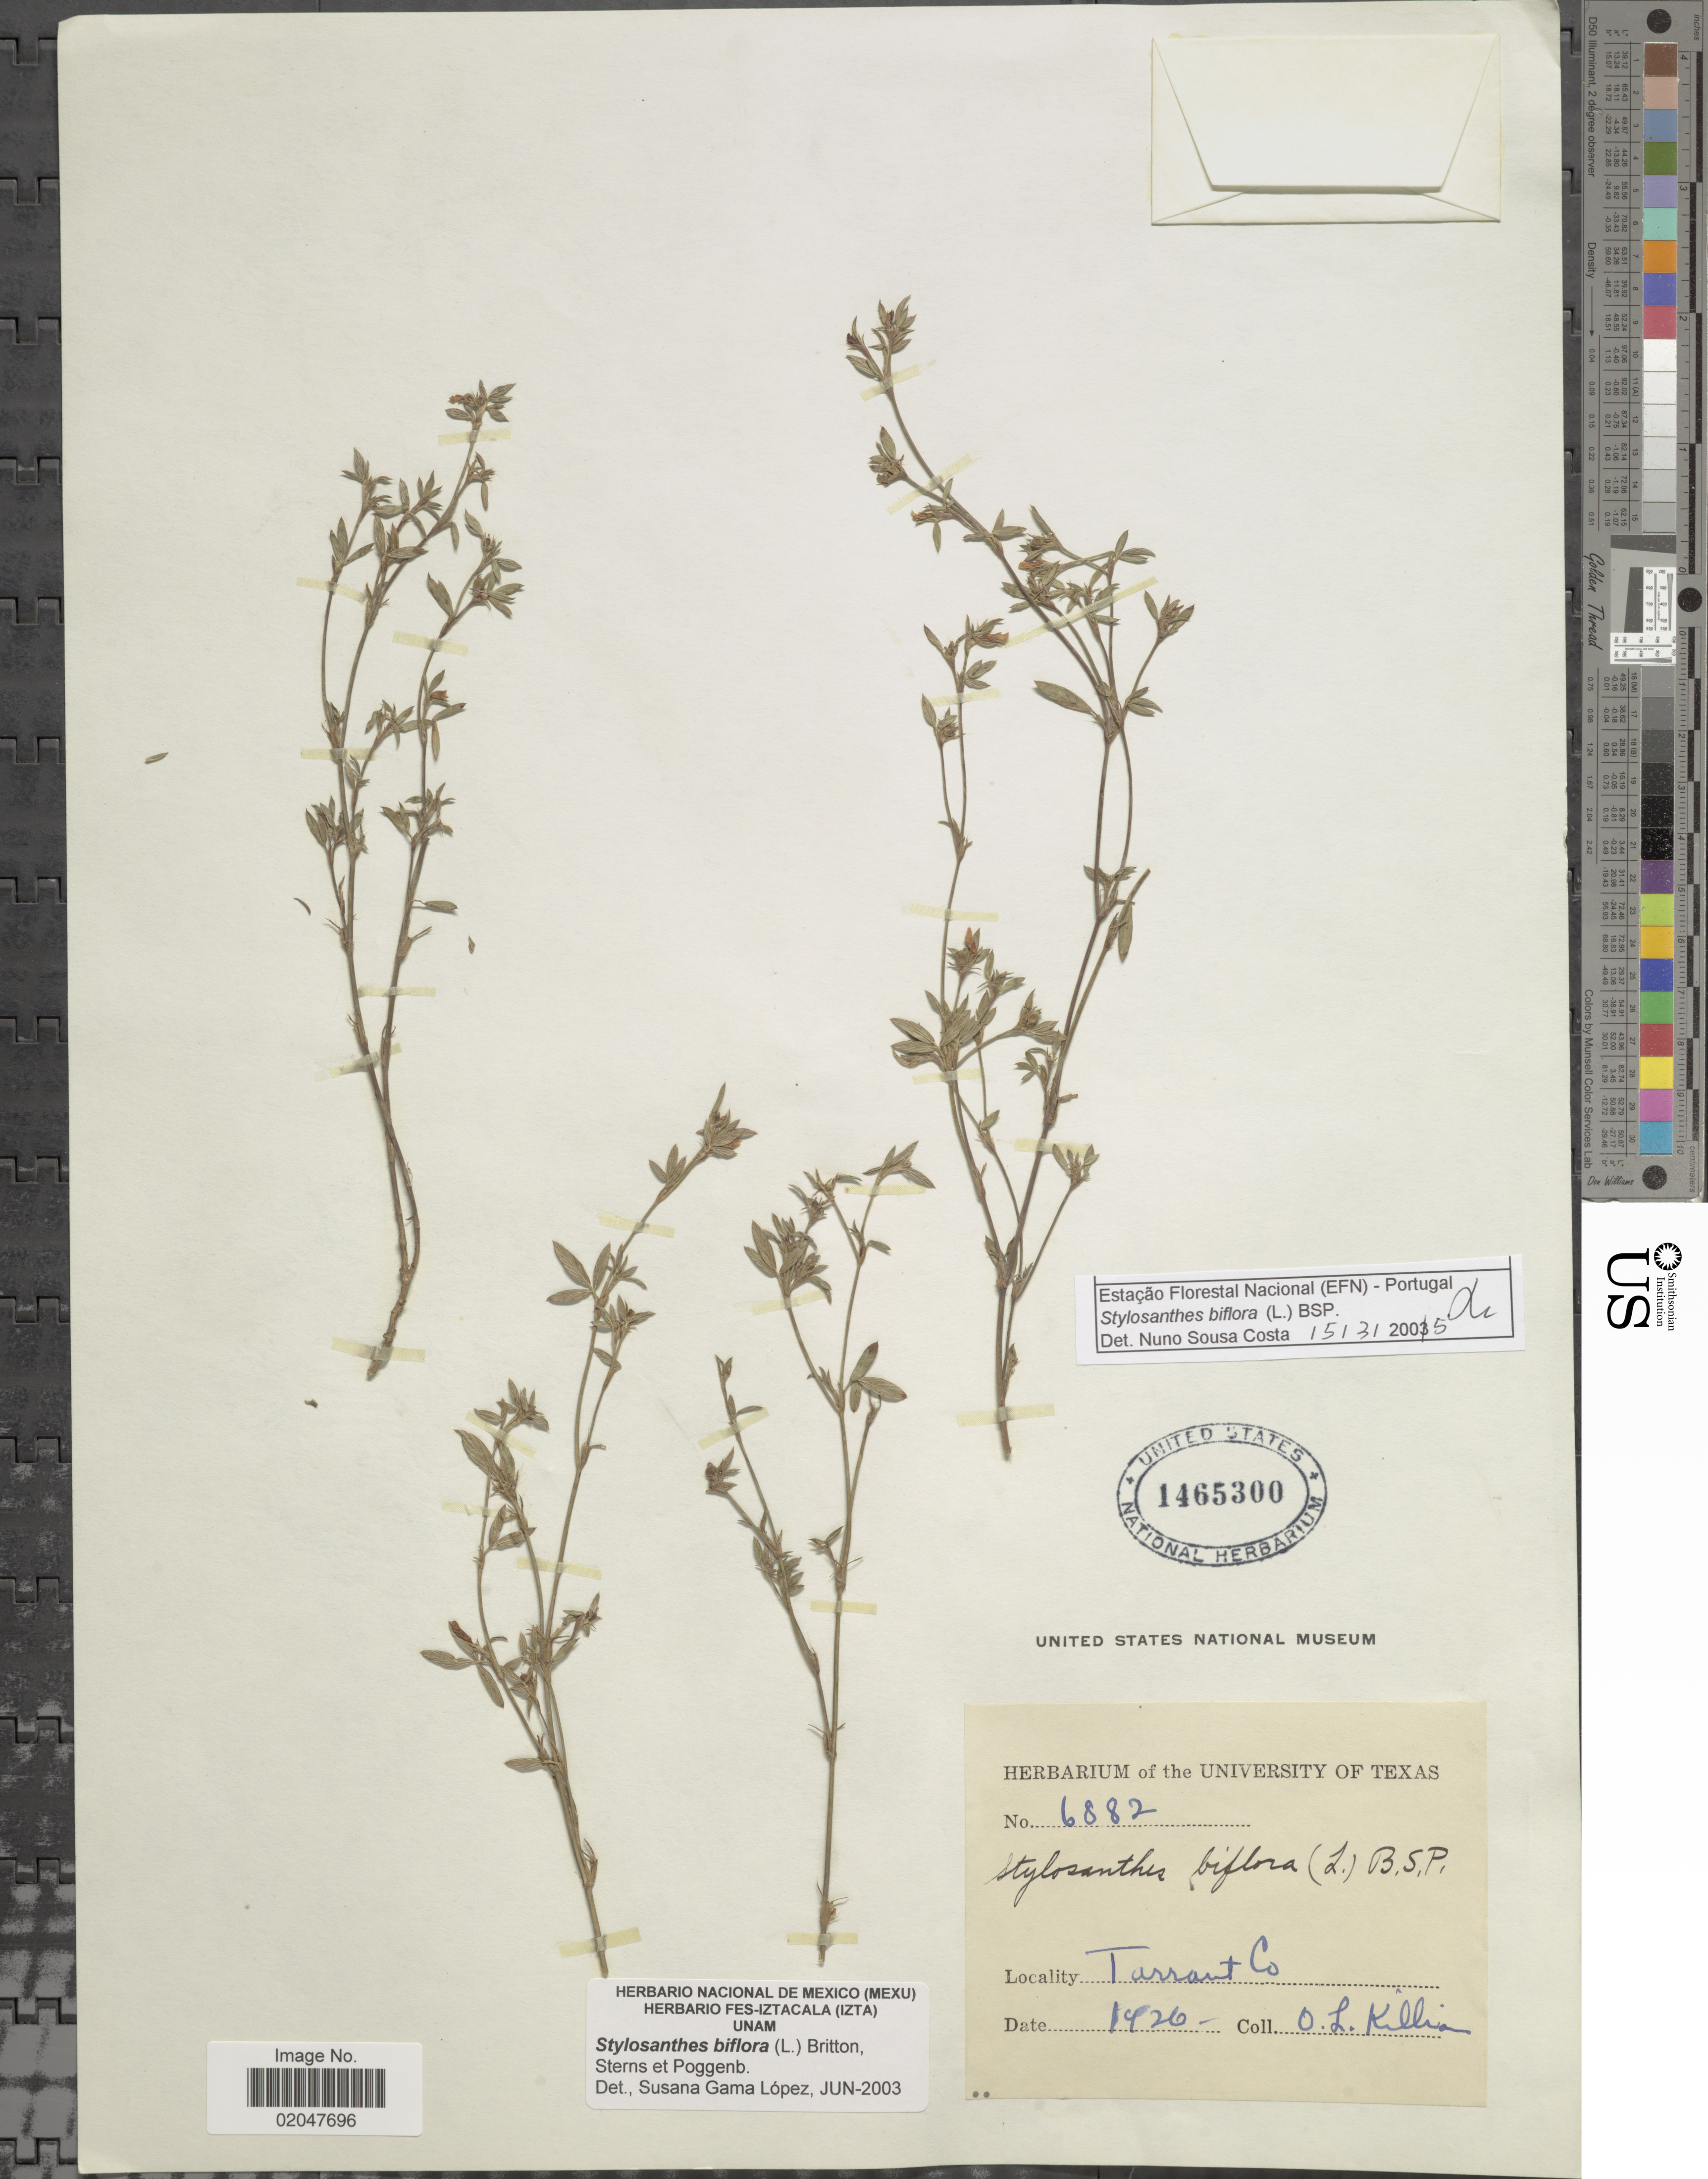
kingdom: Plantae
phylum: Tracheophyta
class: Magnoliopsida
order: Fabales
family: Fabaceae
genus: Stylosanthes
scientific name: Stylosanthes biflora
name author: (L.) Britton et al.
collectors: O. Killian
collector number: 6882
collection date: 1926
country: United States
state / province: Texas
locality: Tarrant Co.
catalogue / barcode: US 1465300